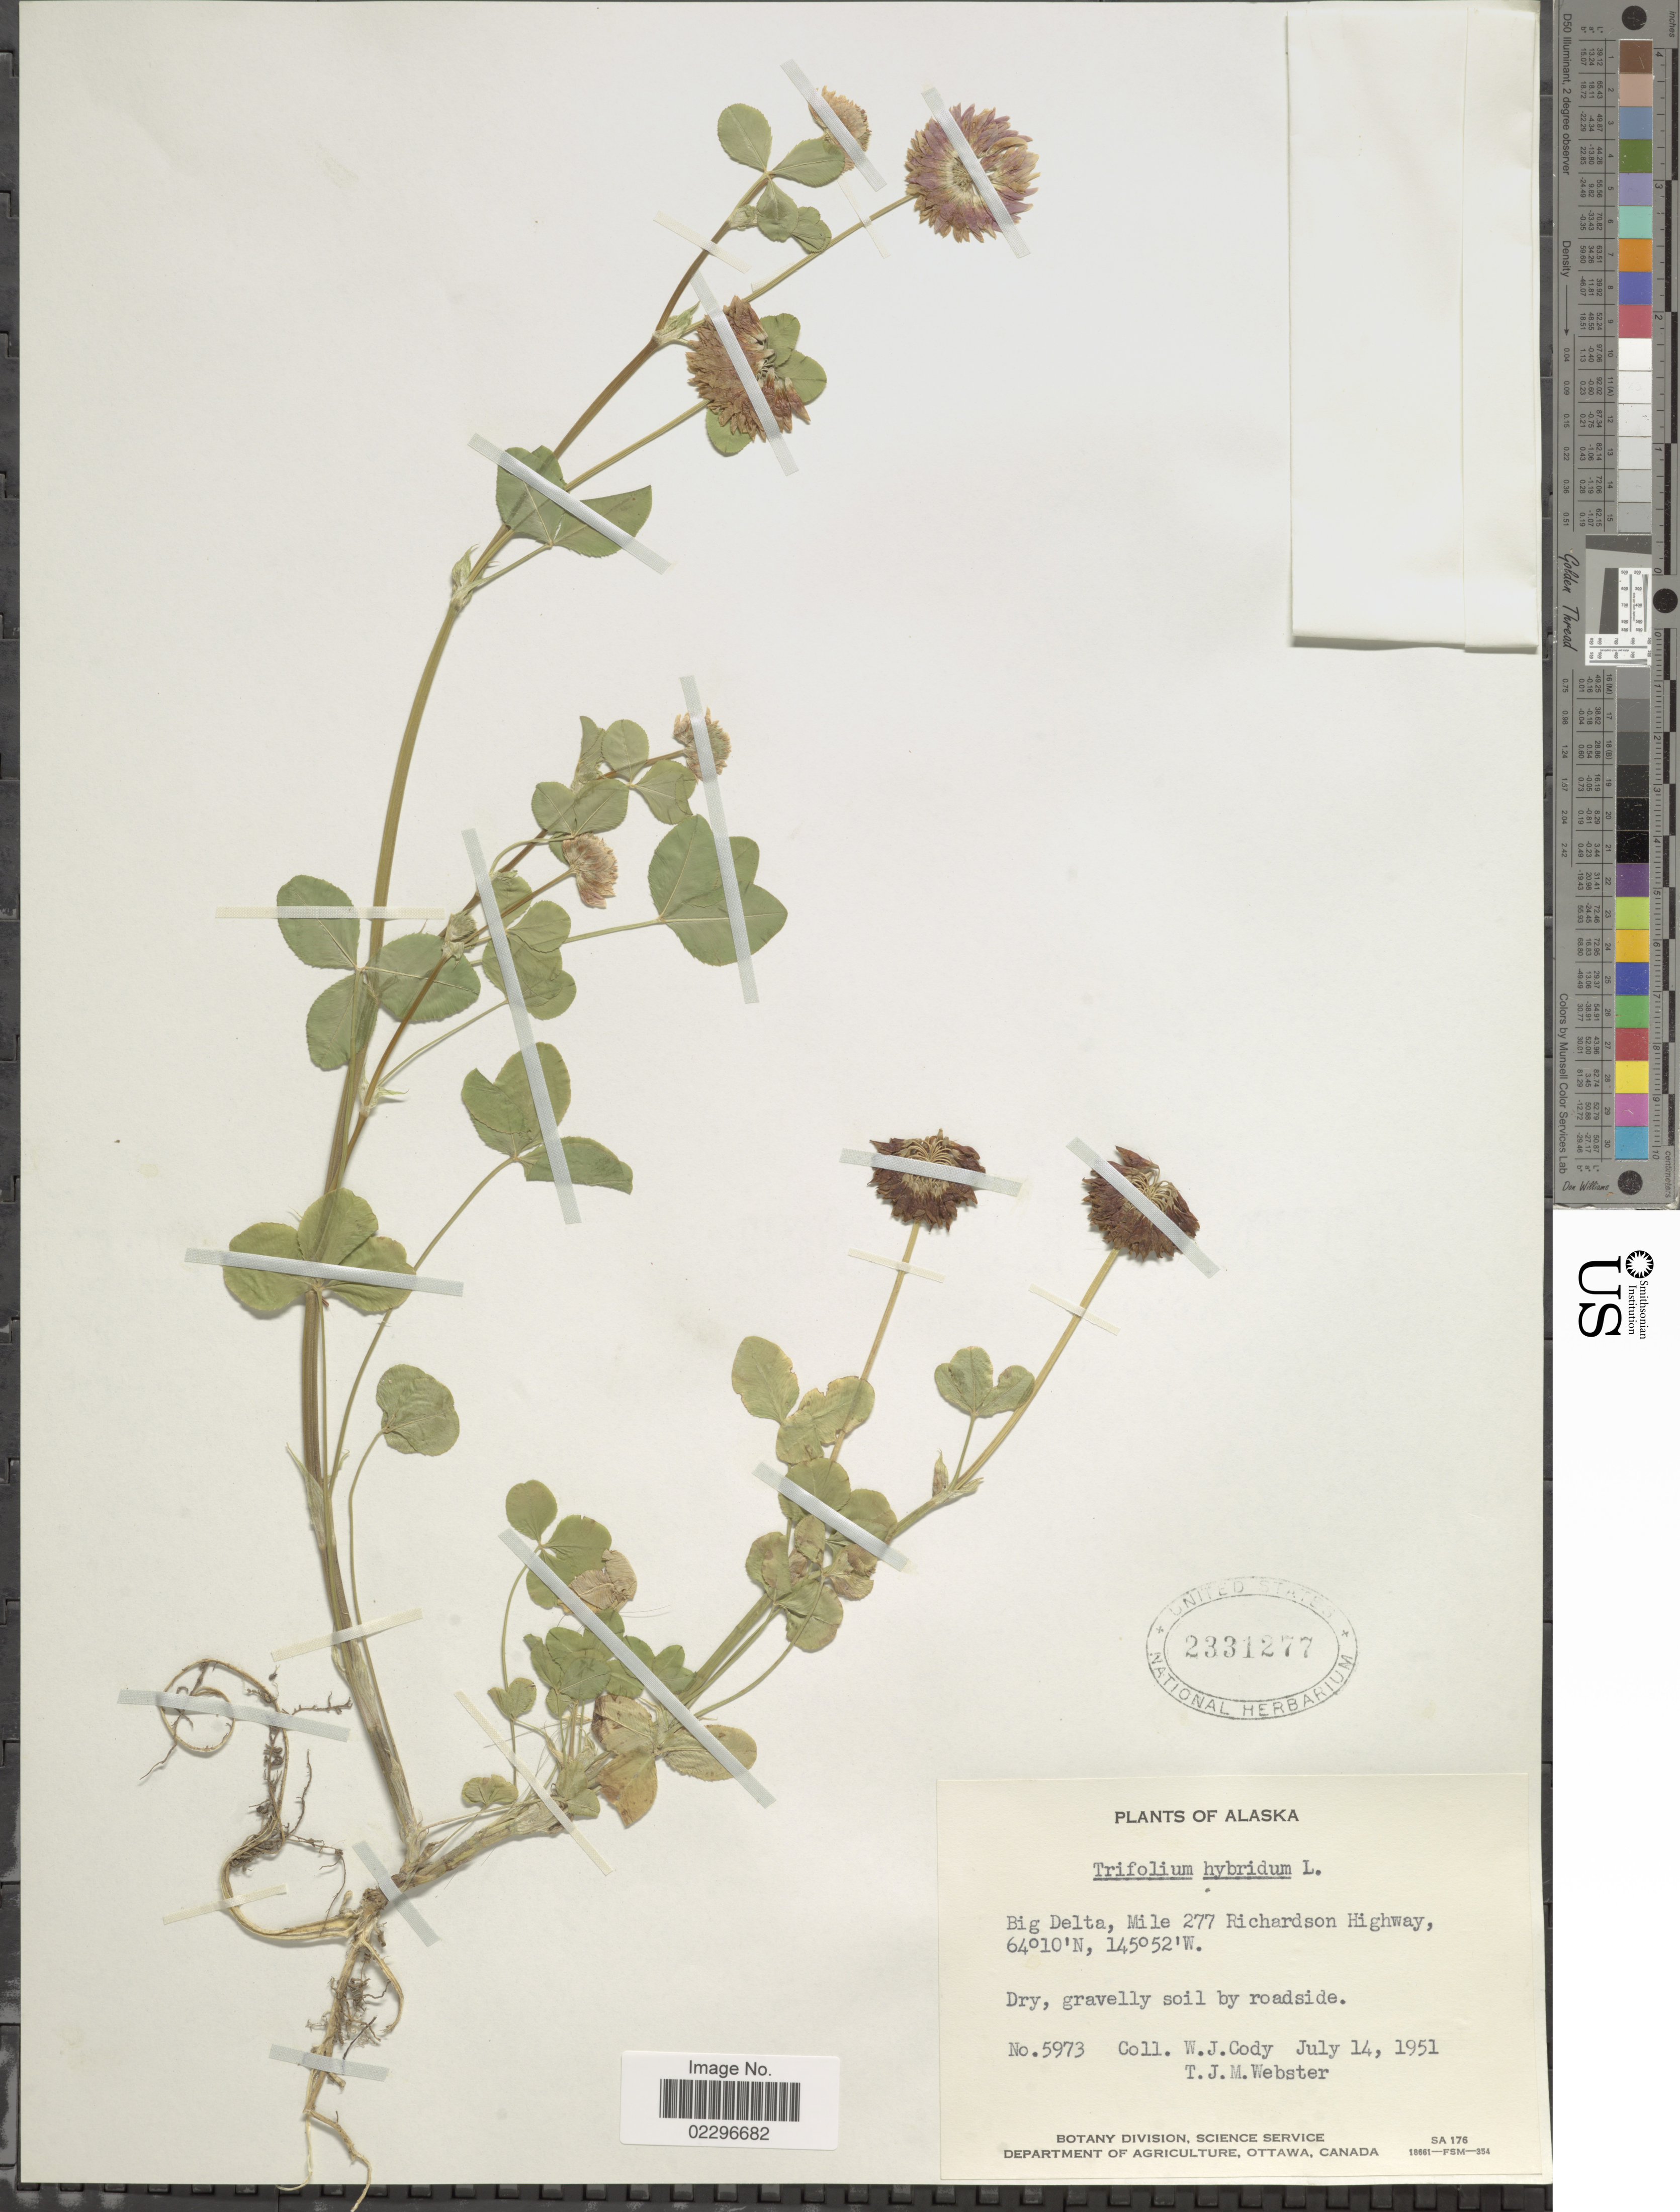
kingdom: Plantae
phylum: Tracheophyta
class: Magnoliopsida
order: Fabales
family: Fabaceae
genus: Trifolium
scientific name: Trifolium hybridum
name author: L.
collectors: W. Cody & T. J. Webster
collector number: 5973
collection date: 1951-07-14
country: United States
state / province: Alaska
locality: Big Delta, Mile 277 Richardson Highway,.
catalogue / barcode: US 2331277